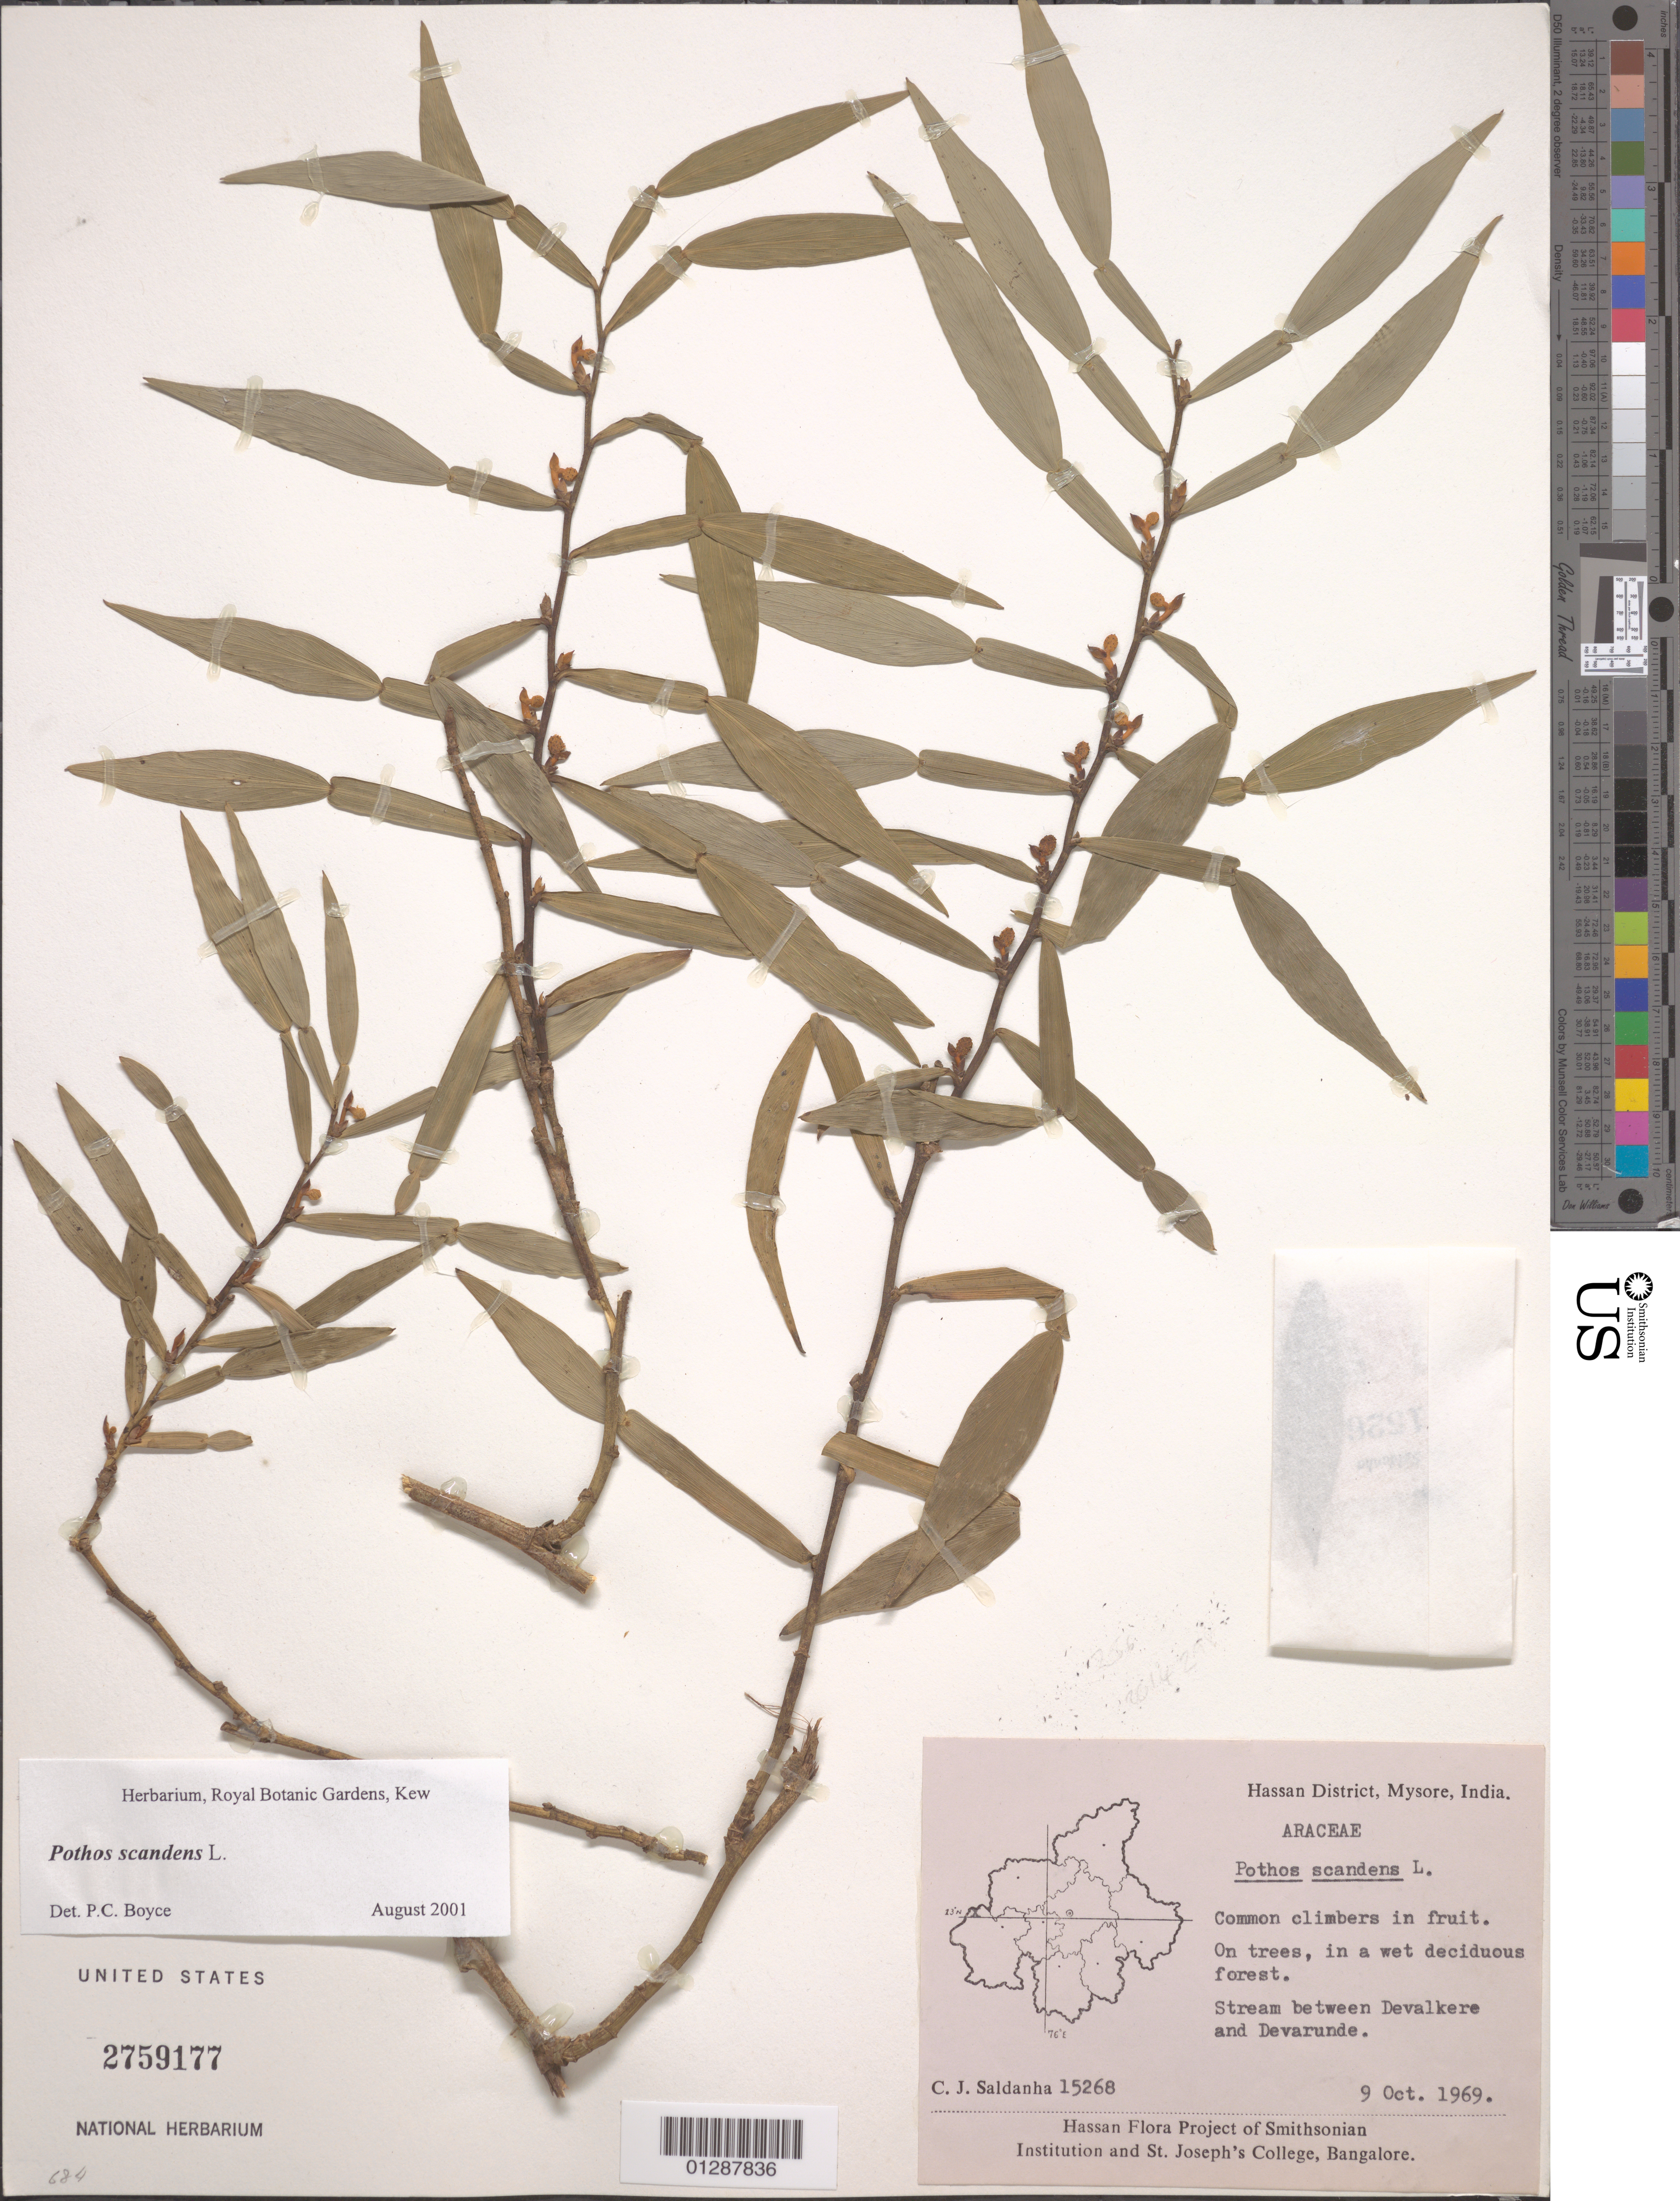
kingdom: Plantae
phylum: Tracheophyta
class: Liliopsida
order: Alismatales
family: Araceae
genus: Pothos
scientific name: Pothos scandens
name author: L.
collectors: C. J. Saldanha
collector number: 15268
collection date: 1969-10-09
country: India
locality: Hassan District, Mysore. Stream between Devalkere and Devarunde.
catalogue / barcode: US 2759177